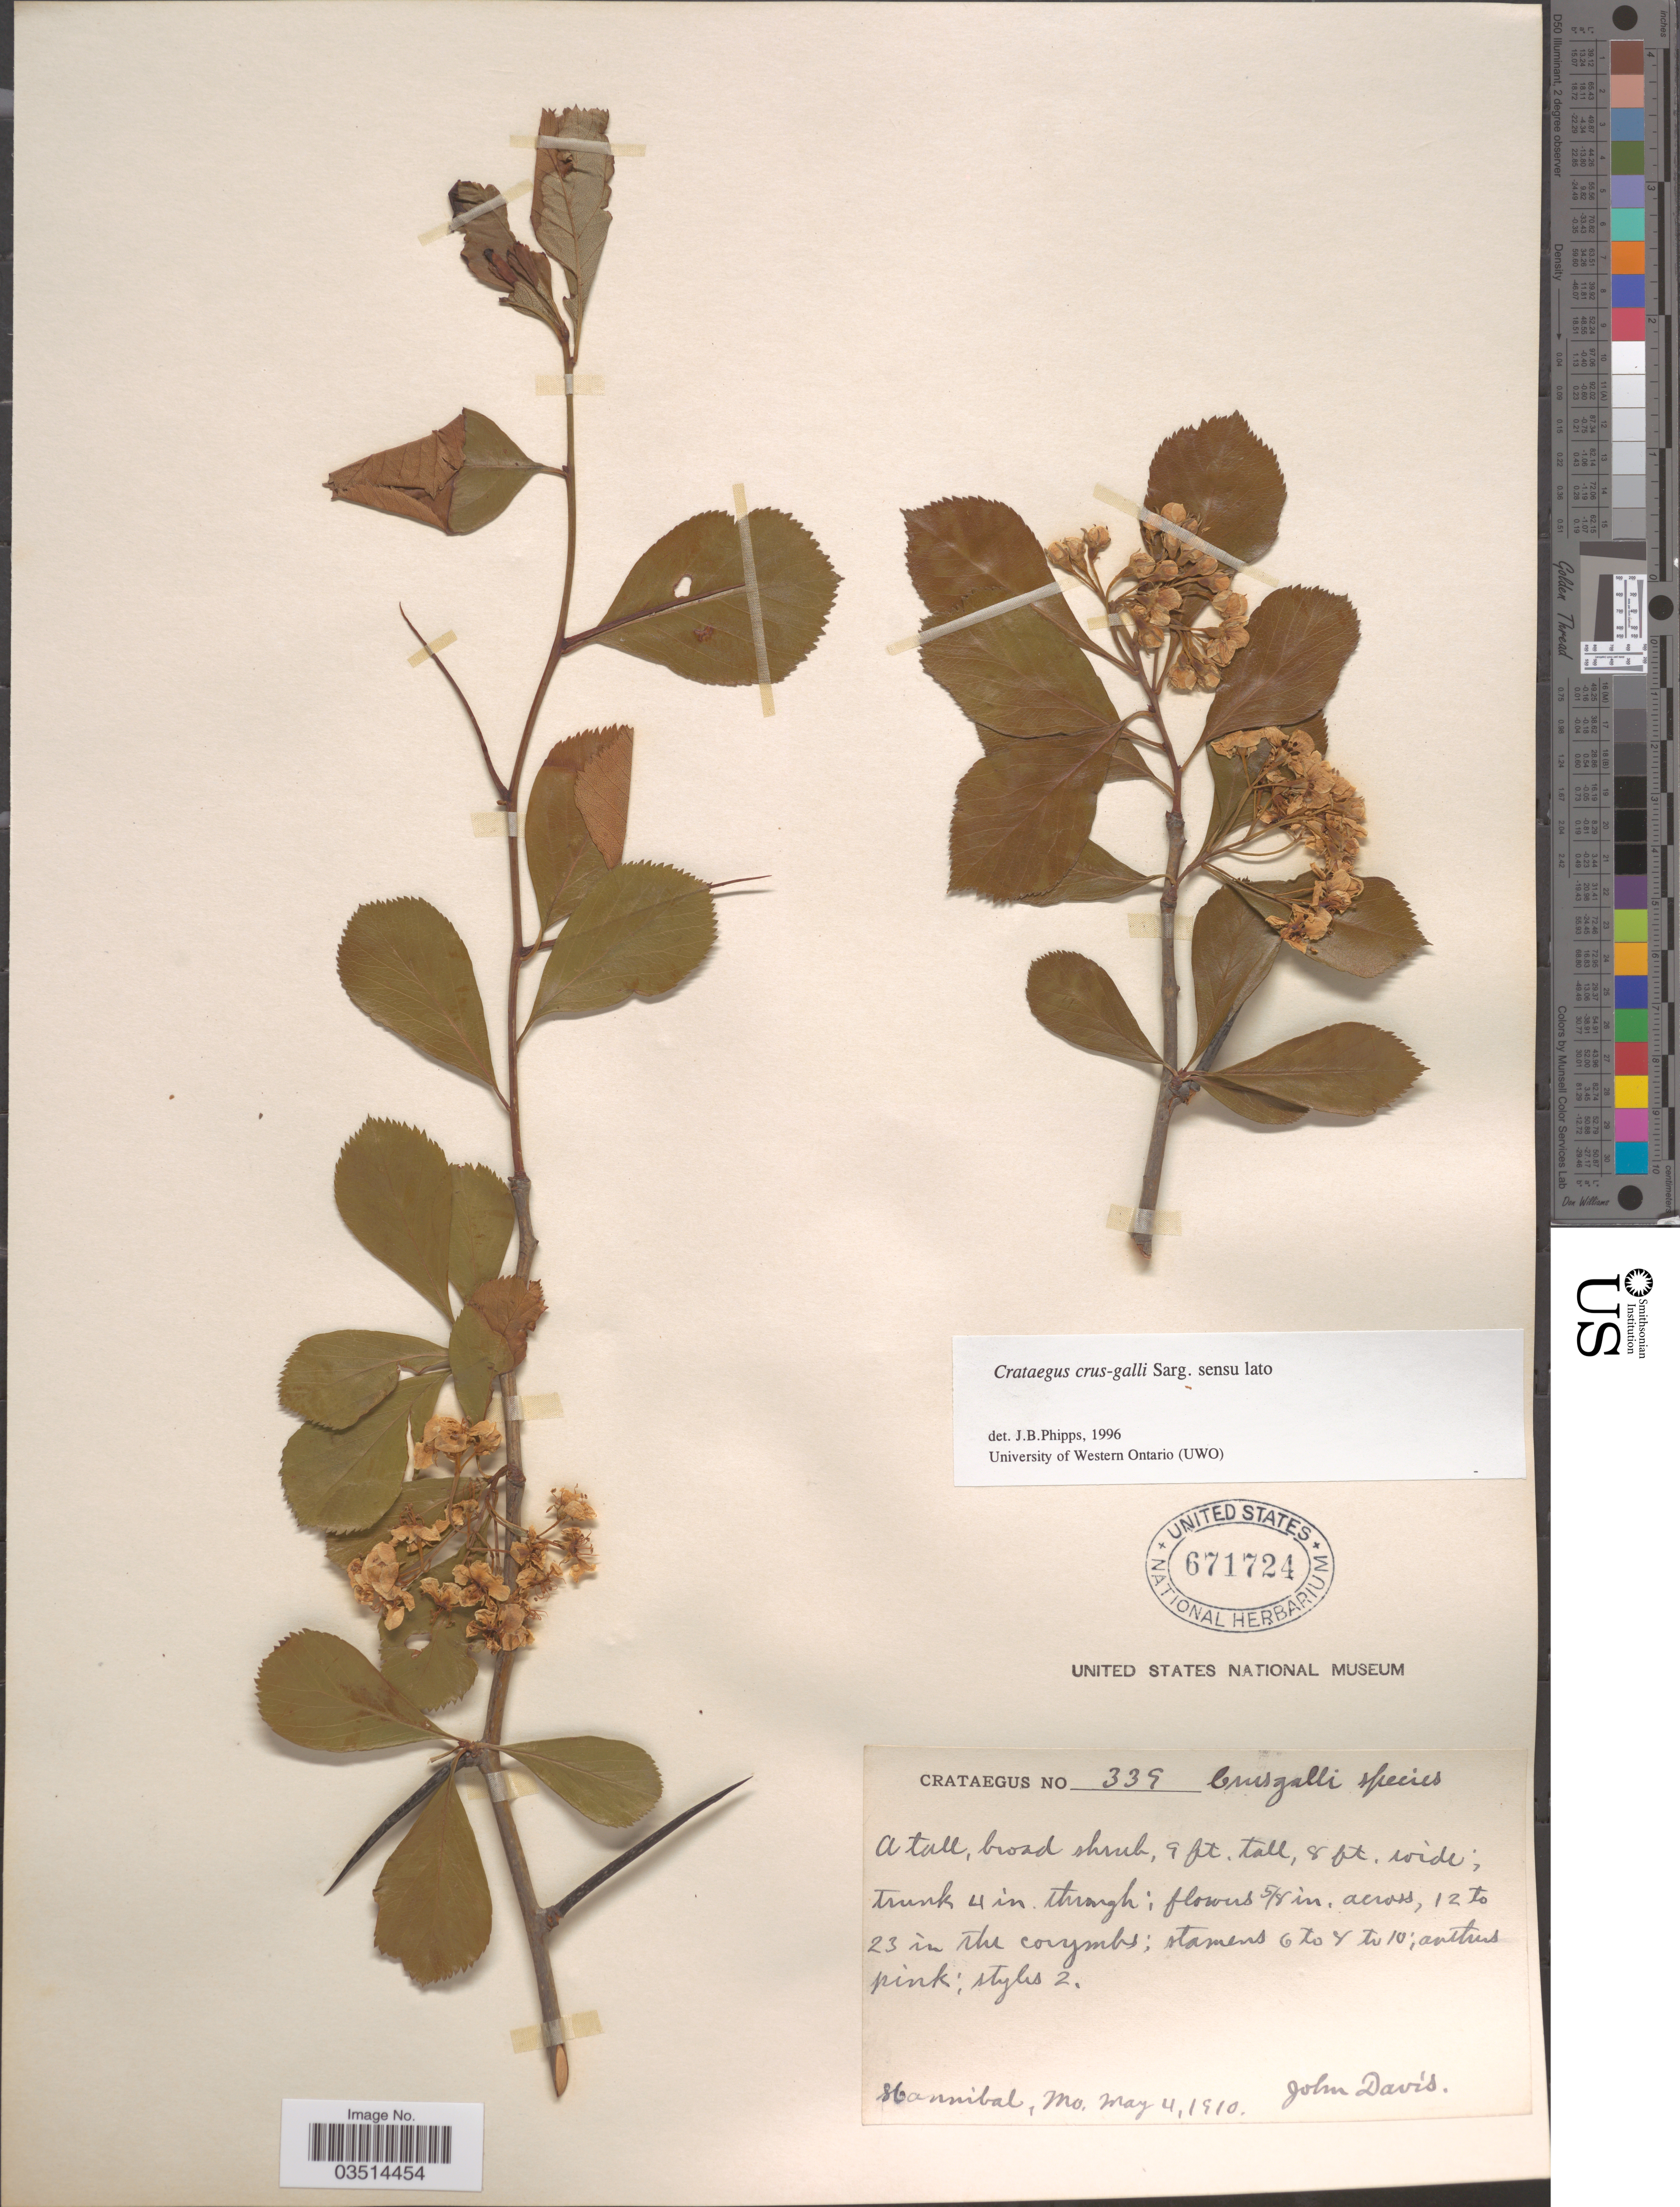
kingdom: Plantae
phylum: Tracheophyta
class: Magnoliopsida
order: Rosales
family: Rosaceae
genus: Crataegus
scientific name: Crataegus crus-galli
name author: L.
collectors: J. Davis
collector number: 339?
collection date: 1910-05-04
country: United States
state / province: Missouri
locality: Hannibal.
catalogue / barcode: US 671724